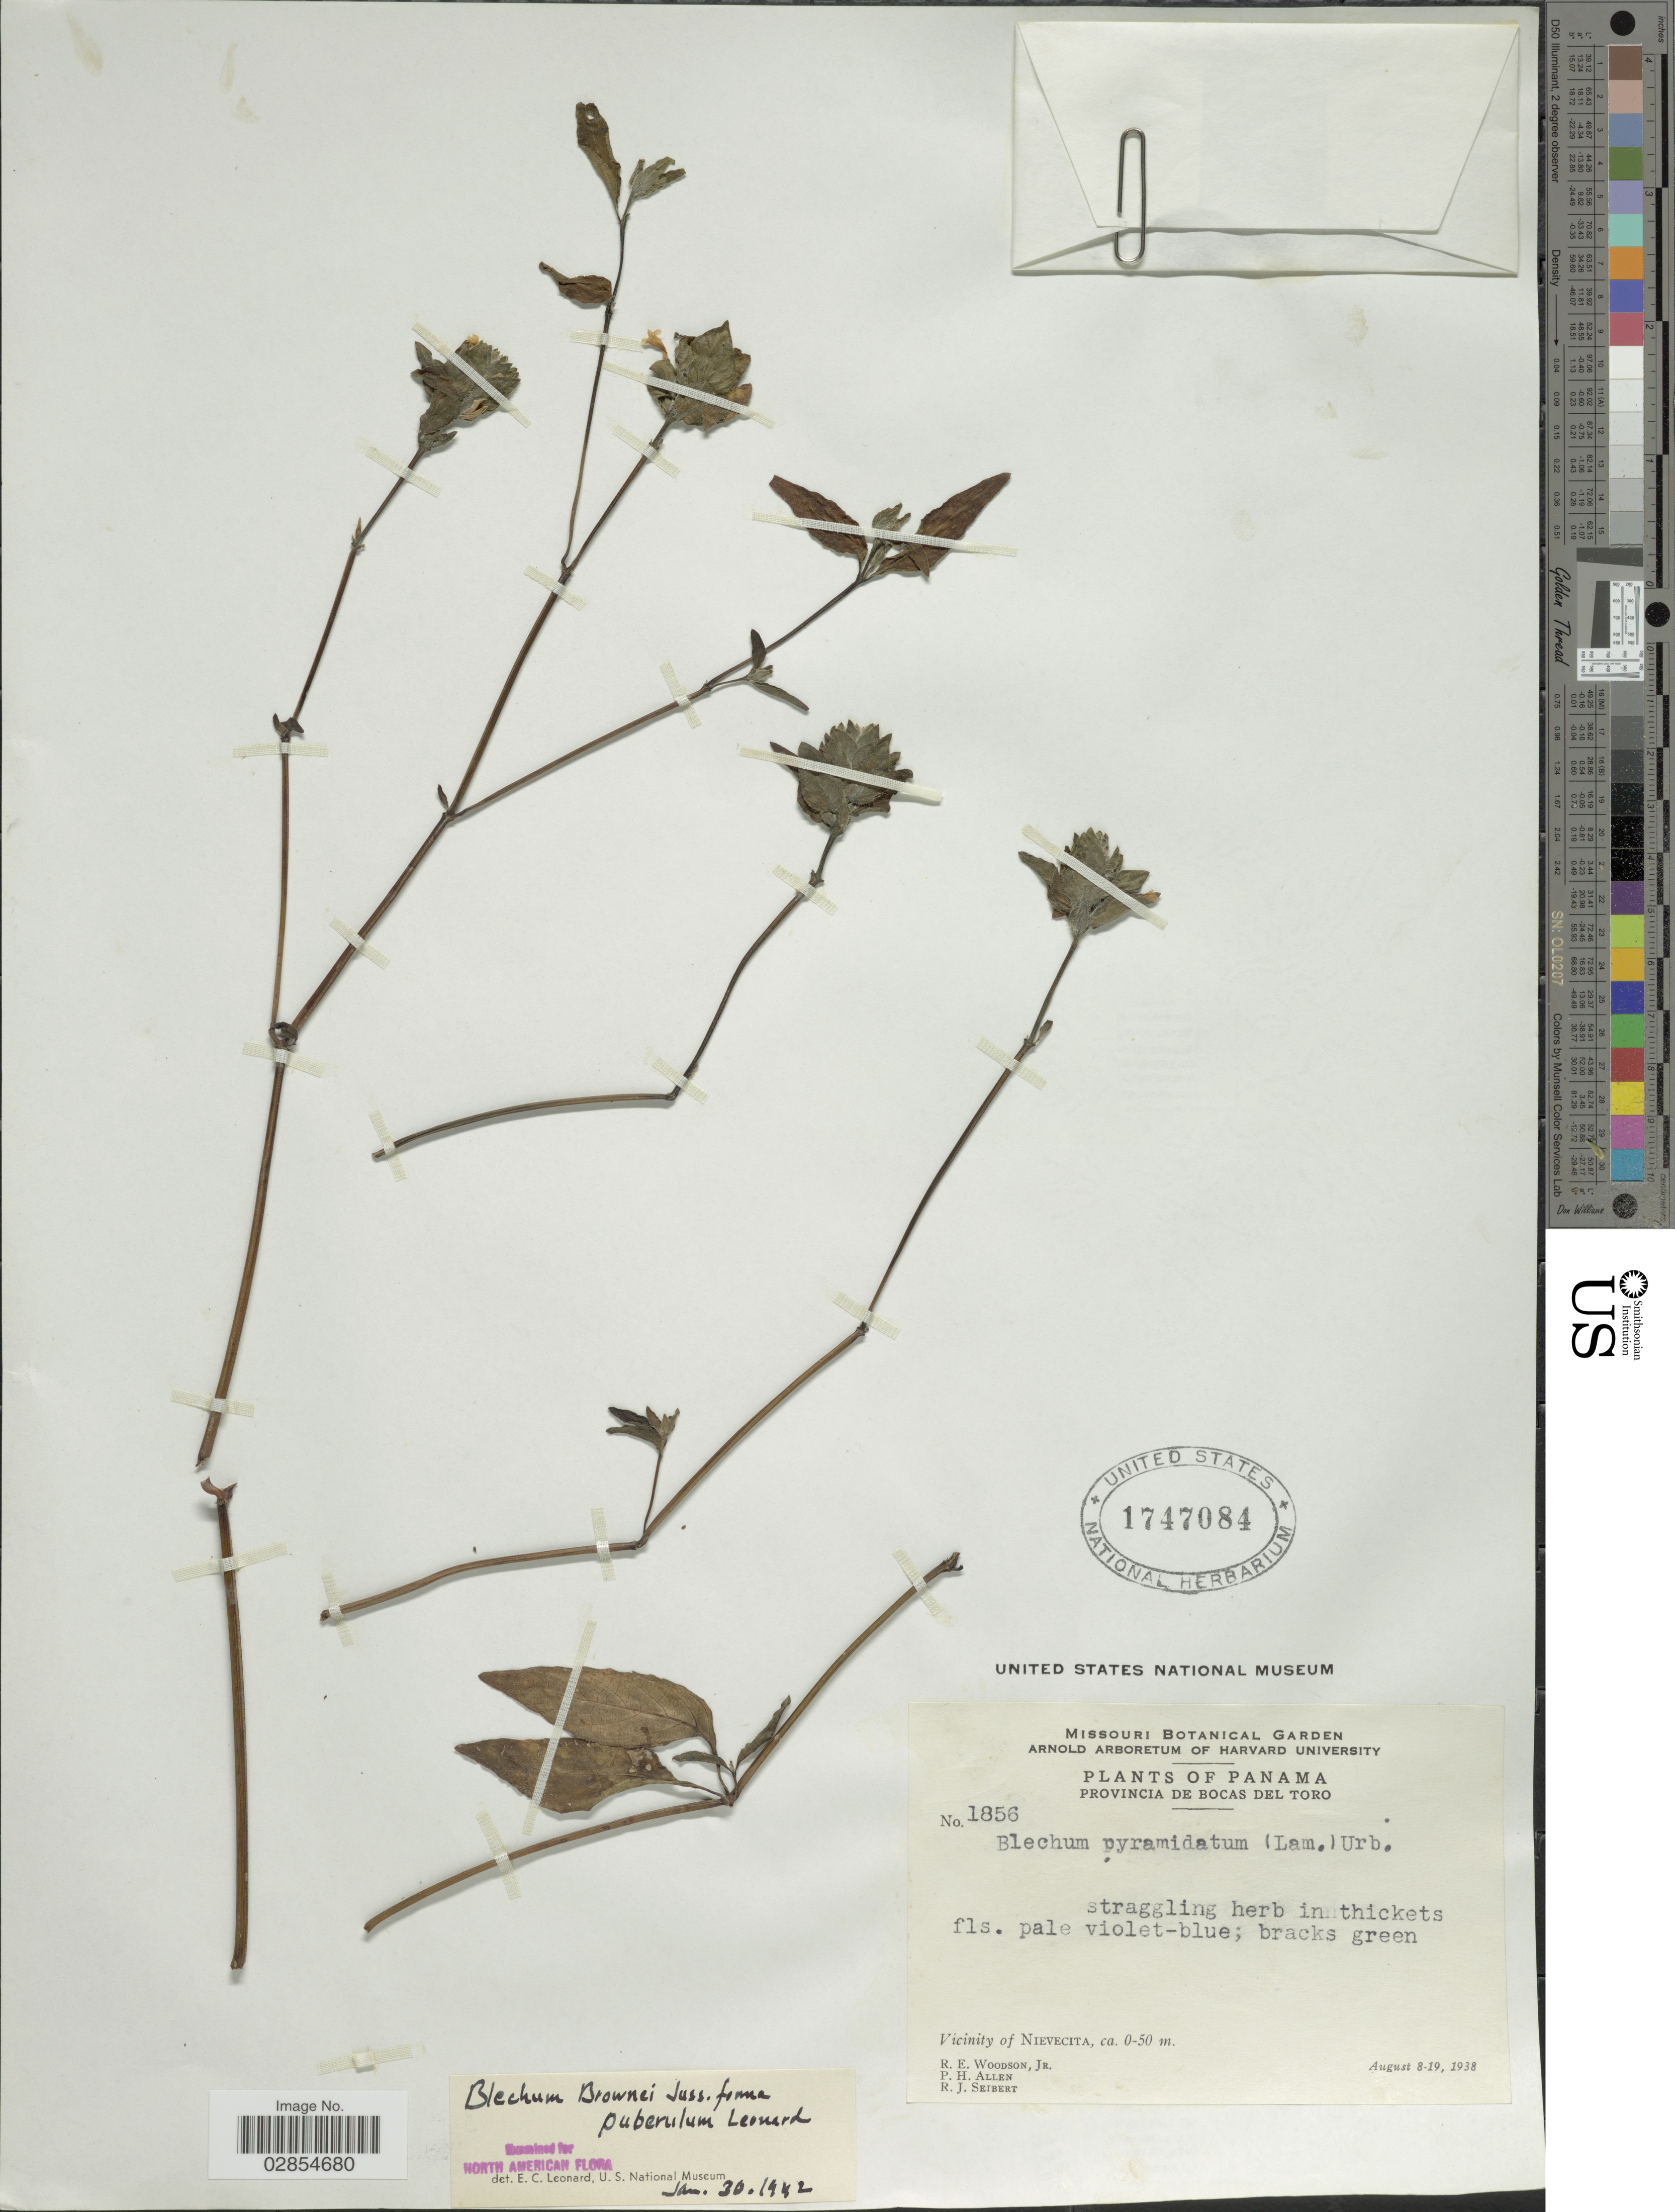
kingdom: Plantae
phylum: Tracheophyta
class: Magnoliopsida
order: Lamiales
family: Acanthaceae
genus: Blechum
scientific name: Blechum pyramidatum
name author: (Lam.) Urb.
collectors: R. E. Woodson, P. H. Allen & R. J. Seibert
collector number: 1856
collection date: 1938-08-08/1938-08-19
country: Panama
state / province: Bocas del Toro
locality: Provincia de Bocas del Toro. Vicinity of Nievecita.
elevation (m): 0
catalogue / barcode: US 1747084